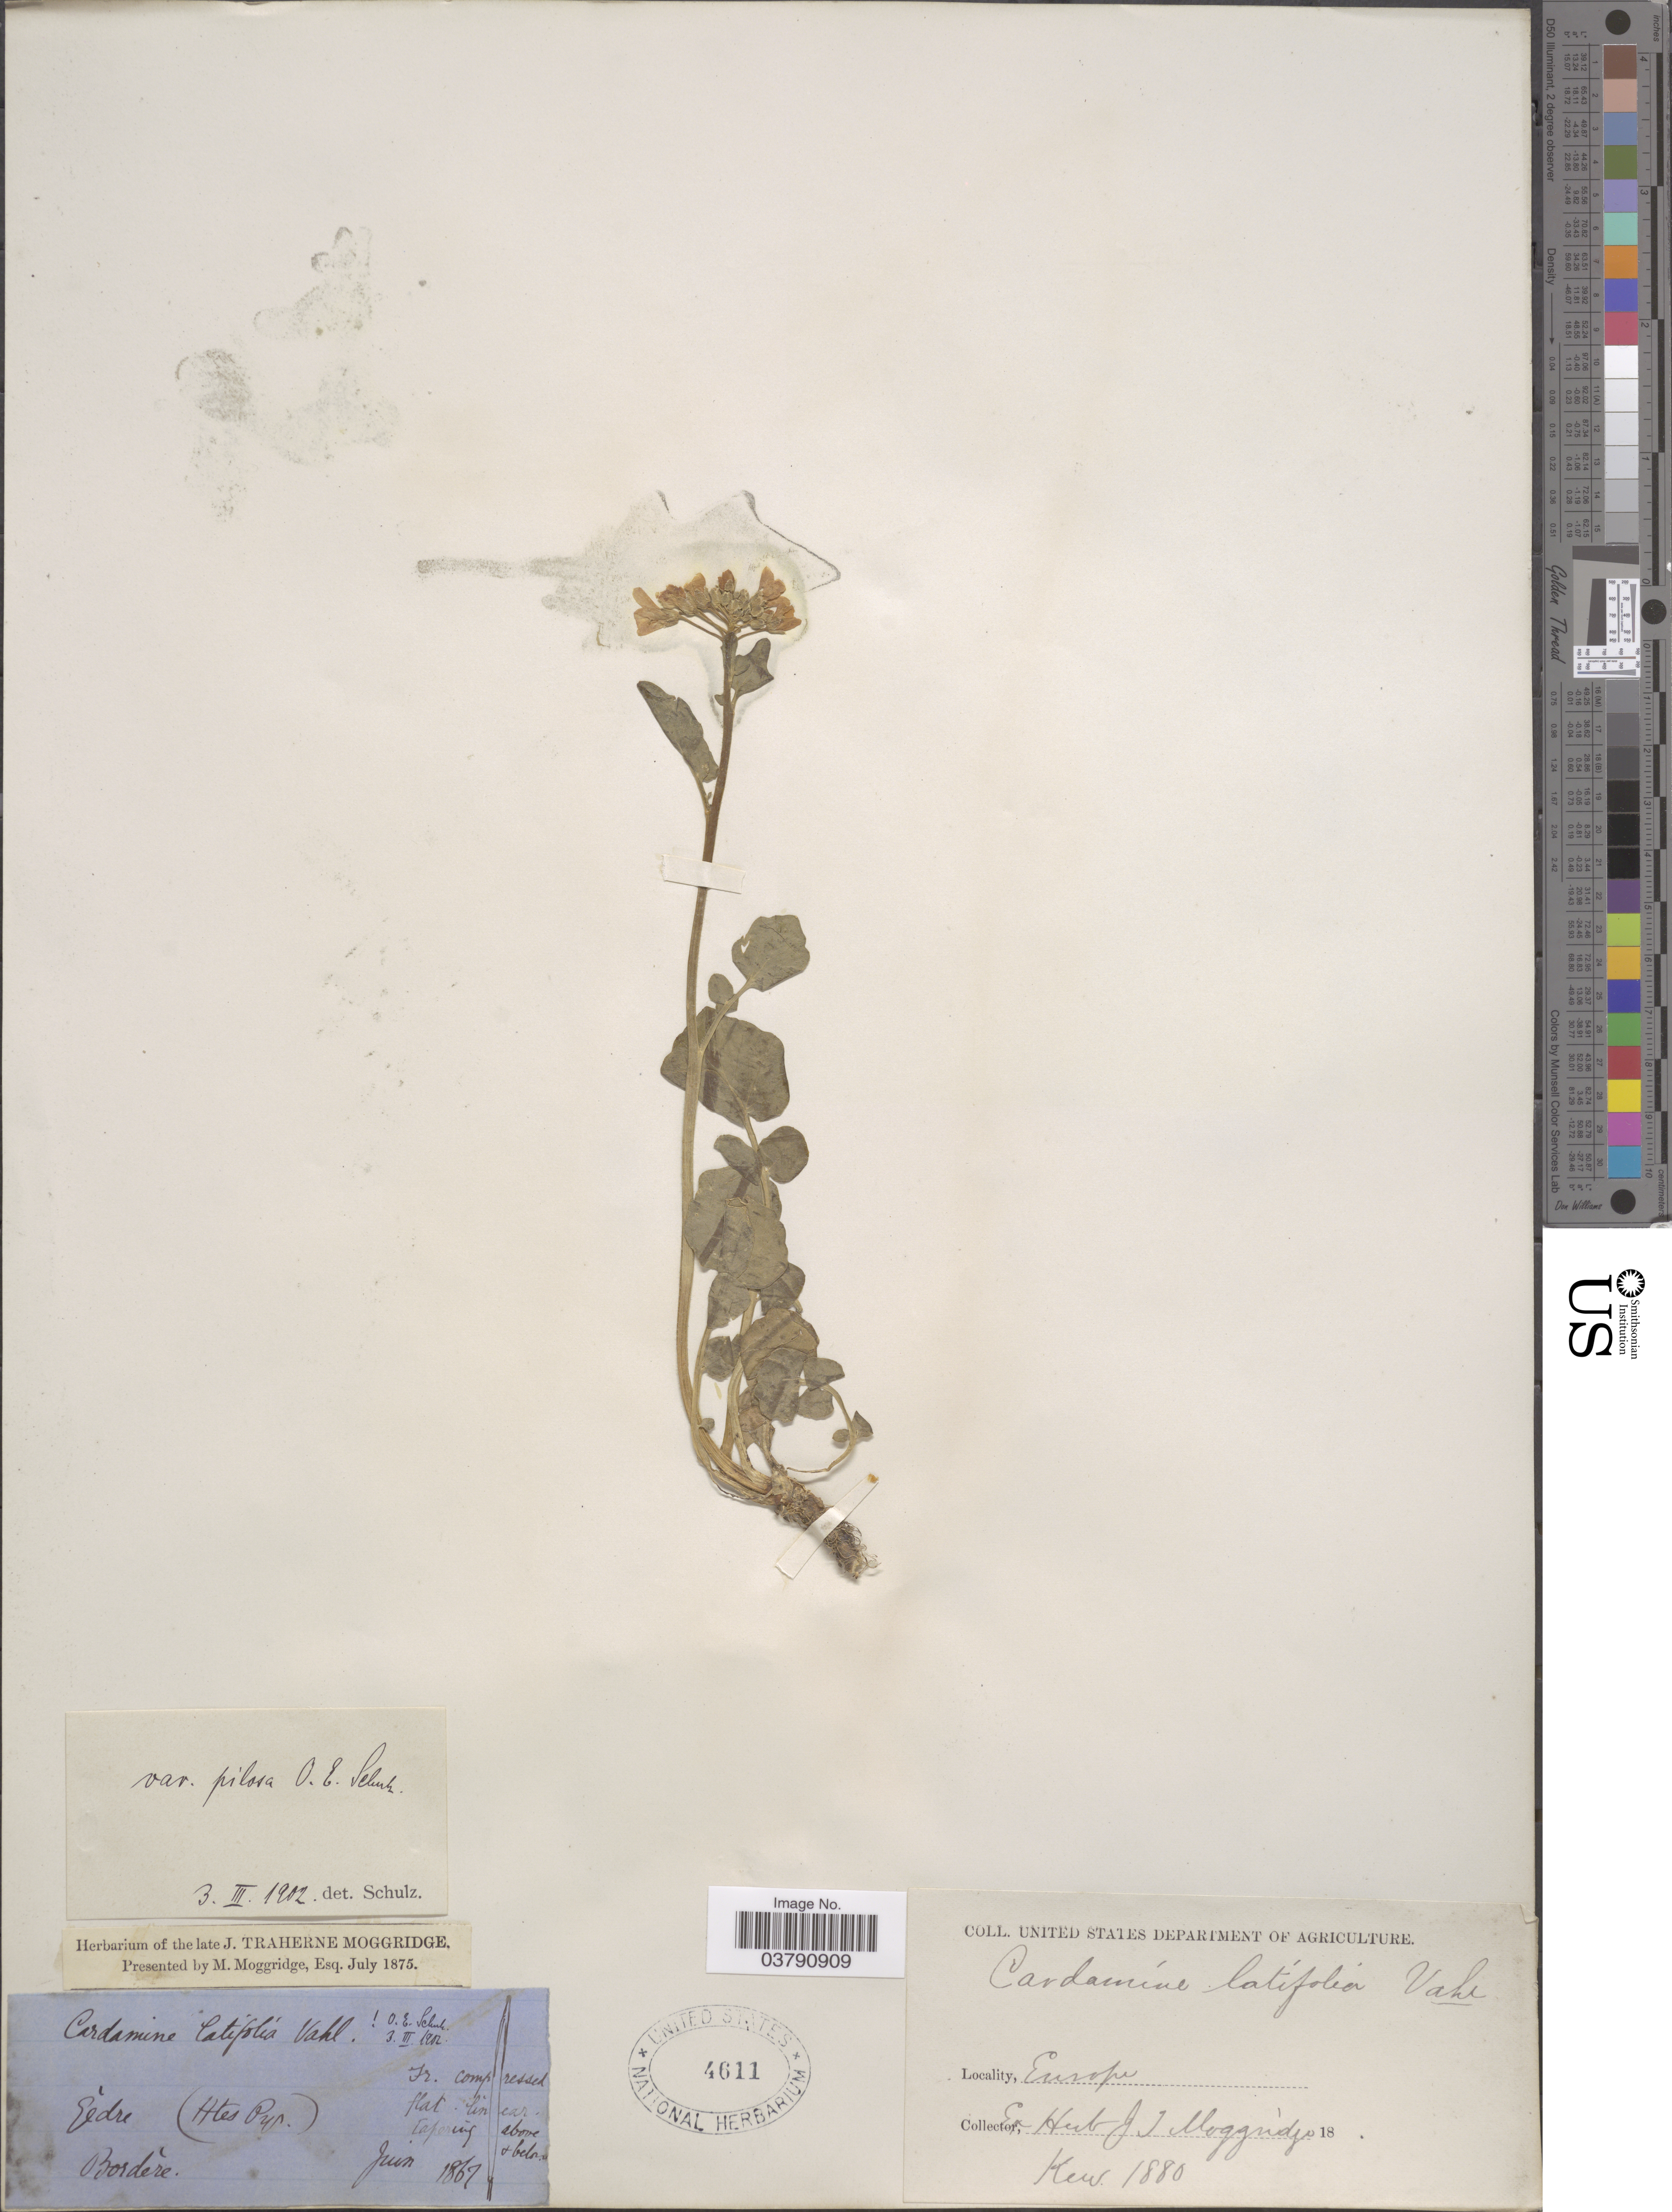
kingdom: Plantae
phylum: Tracheophyta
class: Magnoliopsida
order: Brassicales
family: Brassicaceae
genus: Cardamine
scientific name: Cardamine latifolia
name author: Vahl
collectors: -. Bordère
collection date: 1867-06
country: France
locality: Europe. Gédre (Htes Pyr.).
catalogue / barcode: US 4611